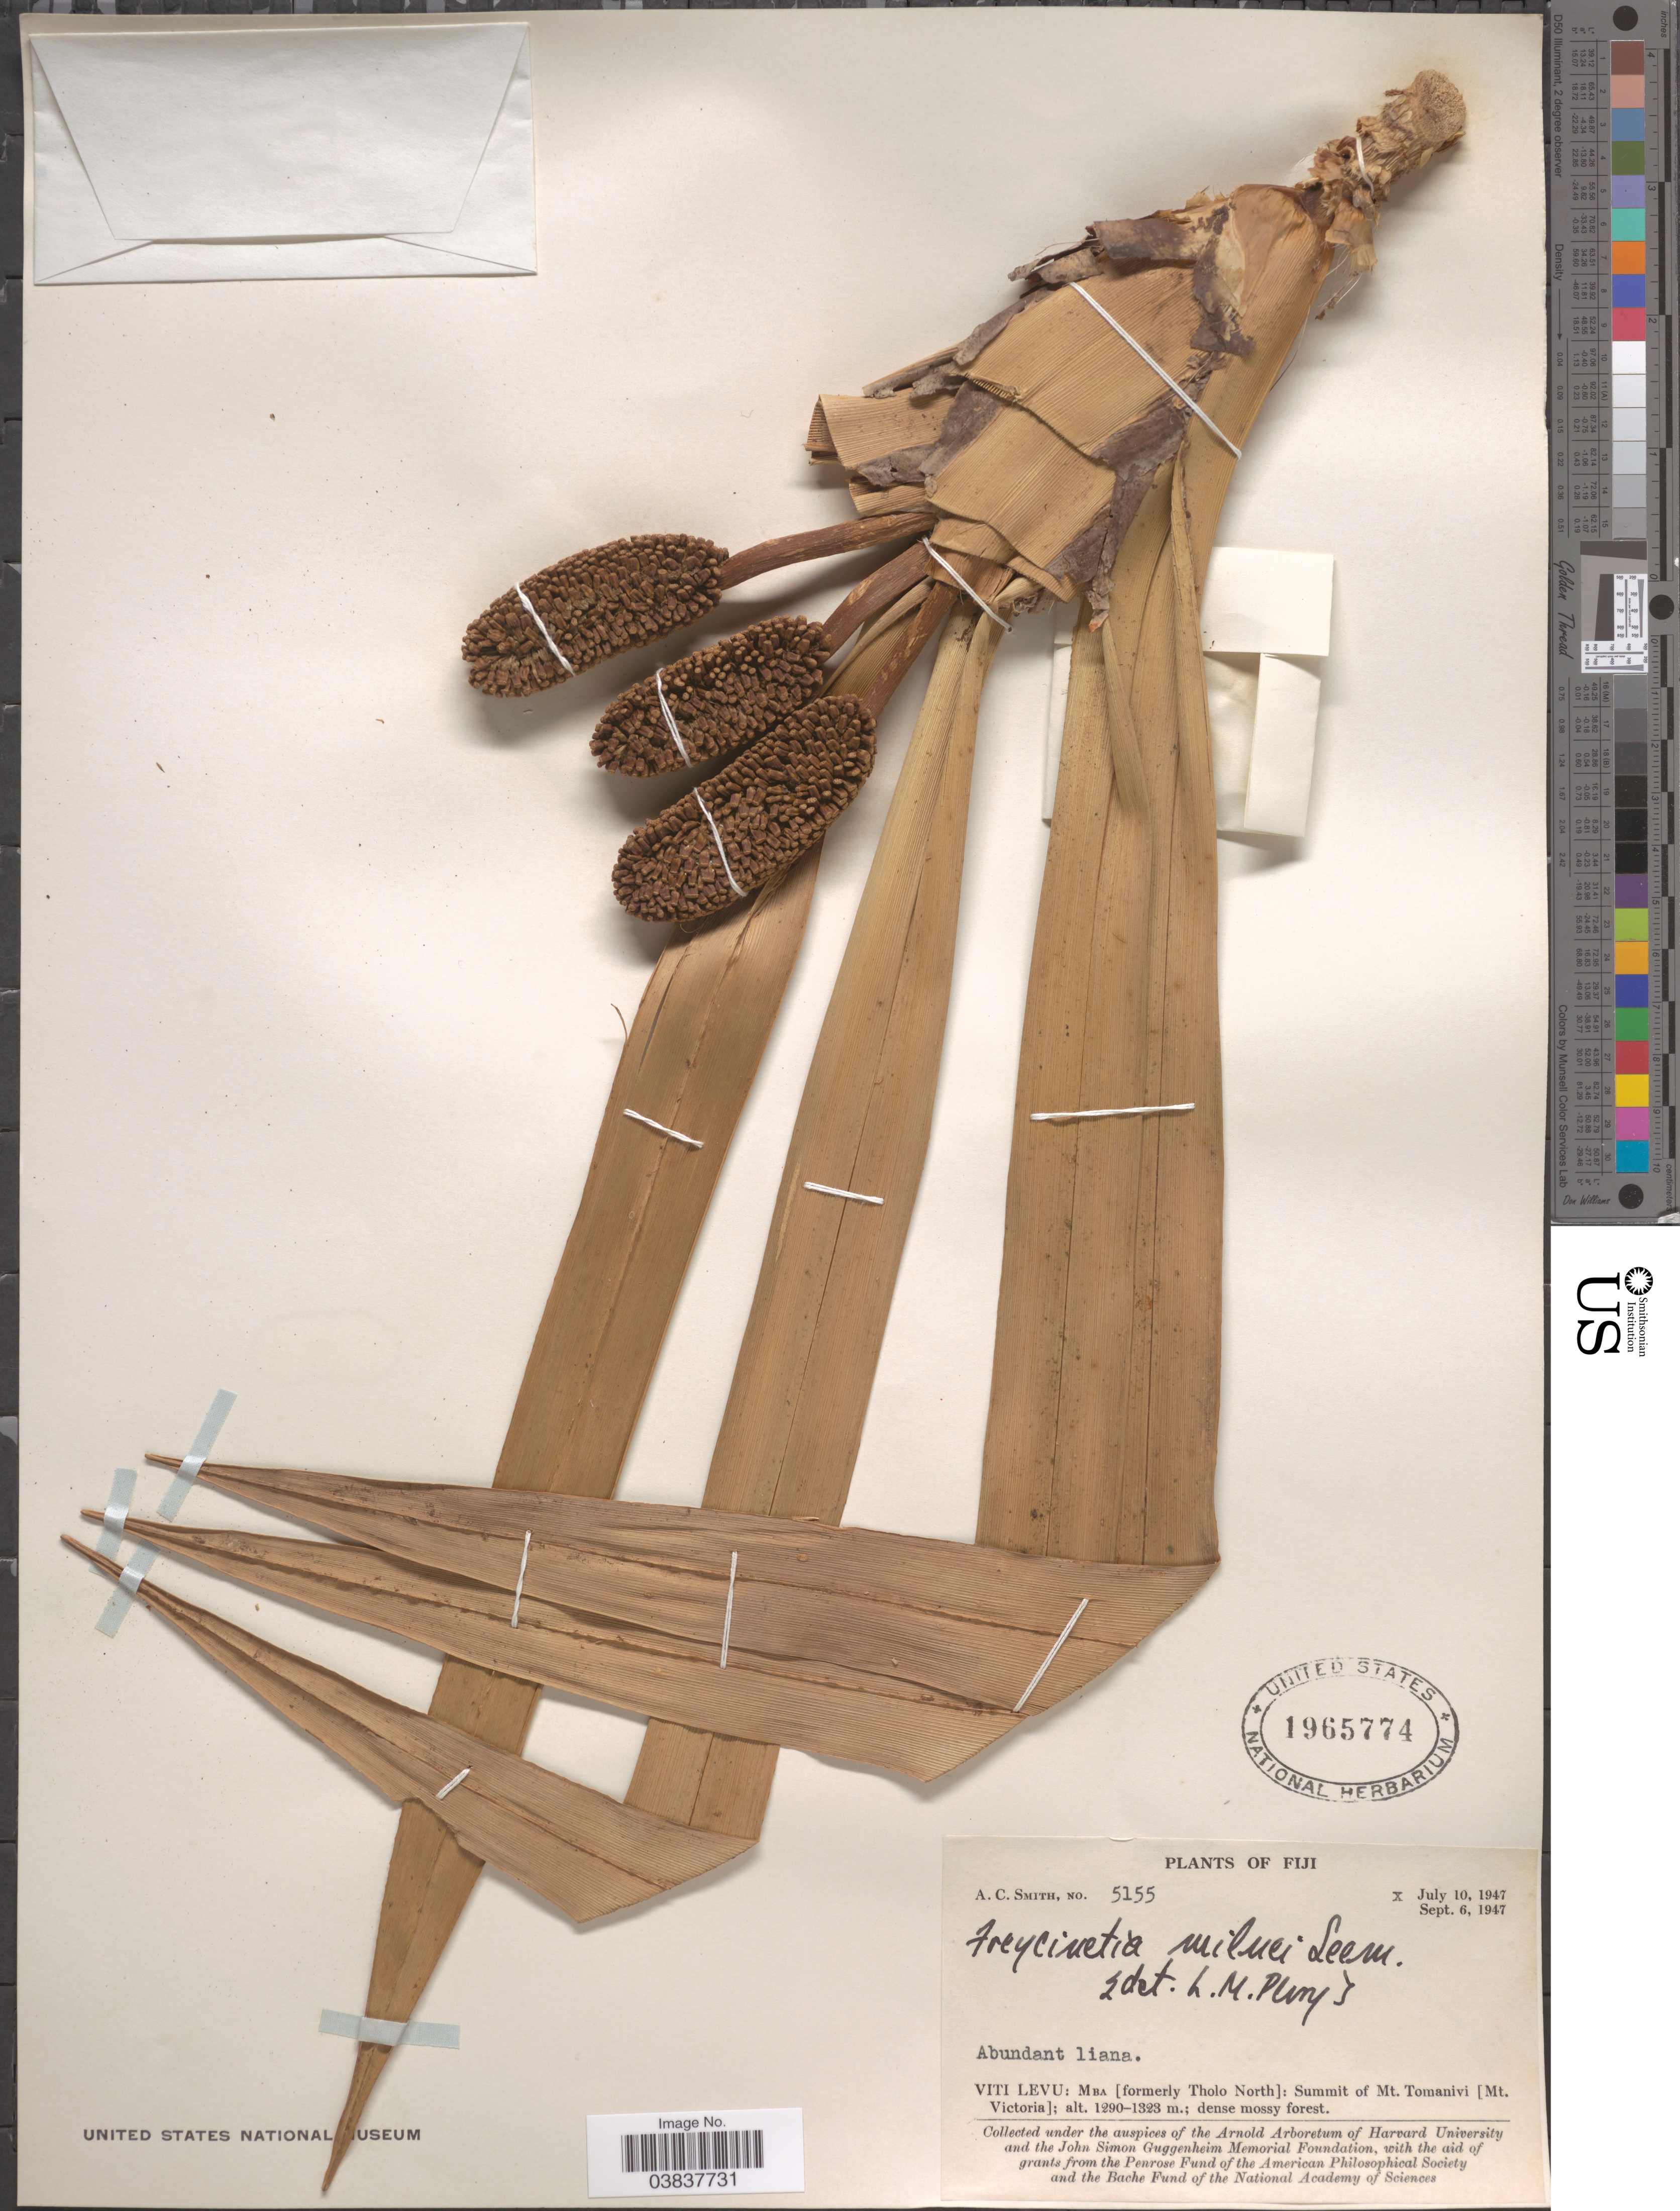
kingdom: Plantae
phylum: Tracheophyta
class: Liliopsida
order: Pandanales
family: Pandanaceae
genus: Freycinetia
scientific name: Freycinetia milnei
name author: Seem.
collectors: A. C. Smith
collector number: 5155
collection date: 1947-07-10/1947-09-06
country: Fiji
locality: Viti Levu: Mba [formerly Tholo North]: Summit of Mt. Tomanivi [Mt. Victoria].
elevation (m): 1290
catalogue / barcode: US 1965774